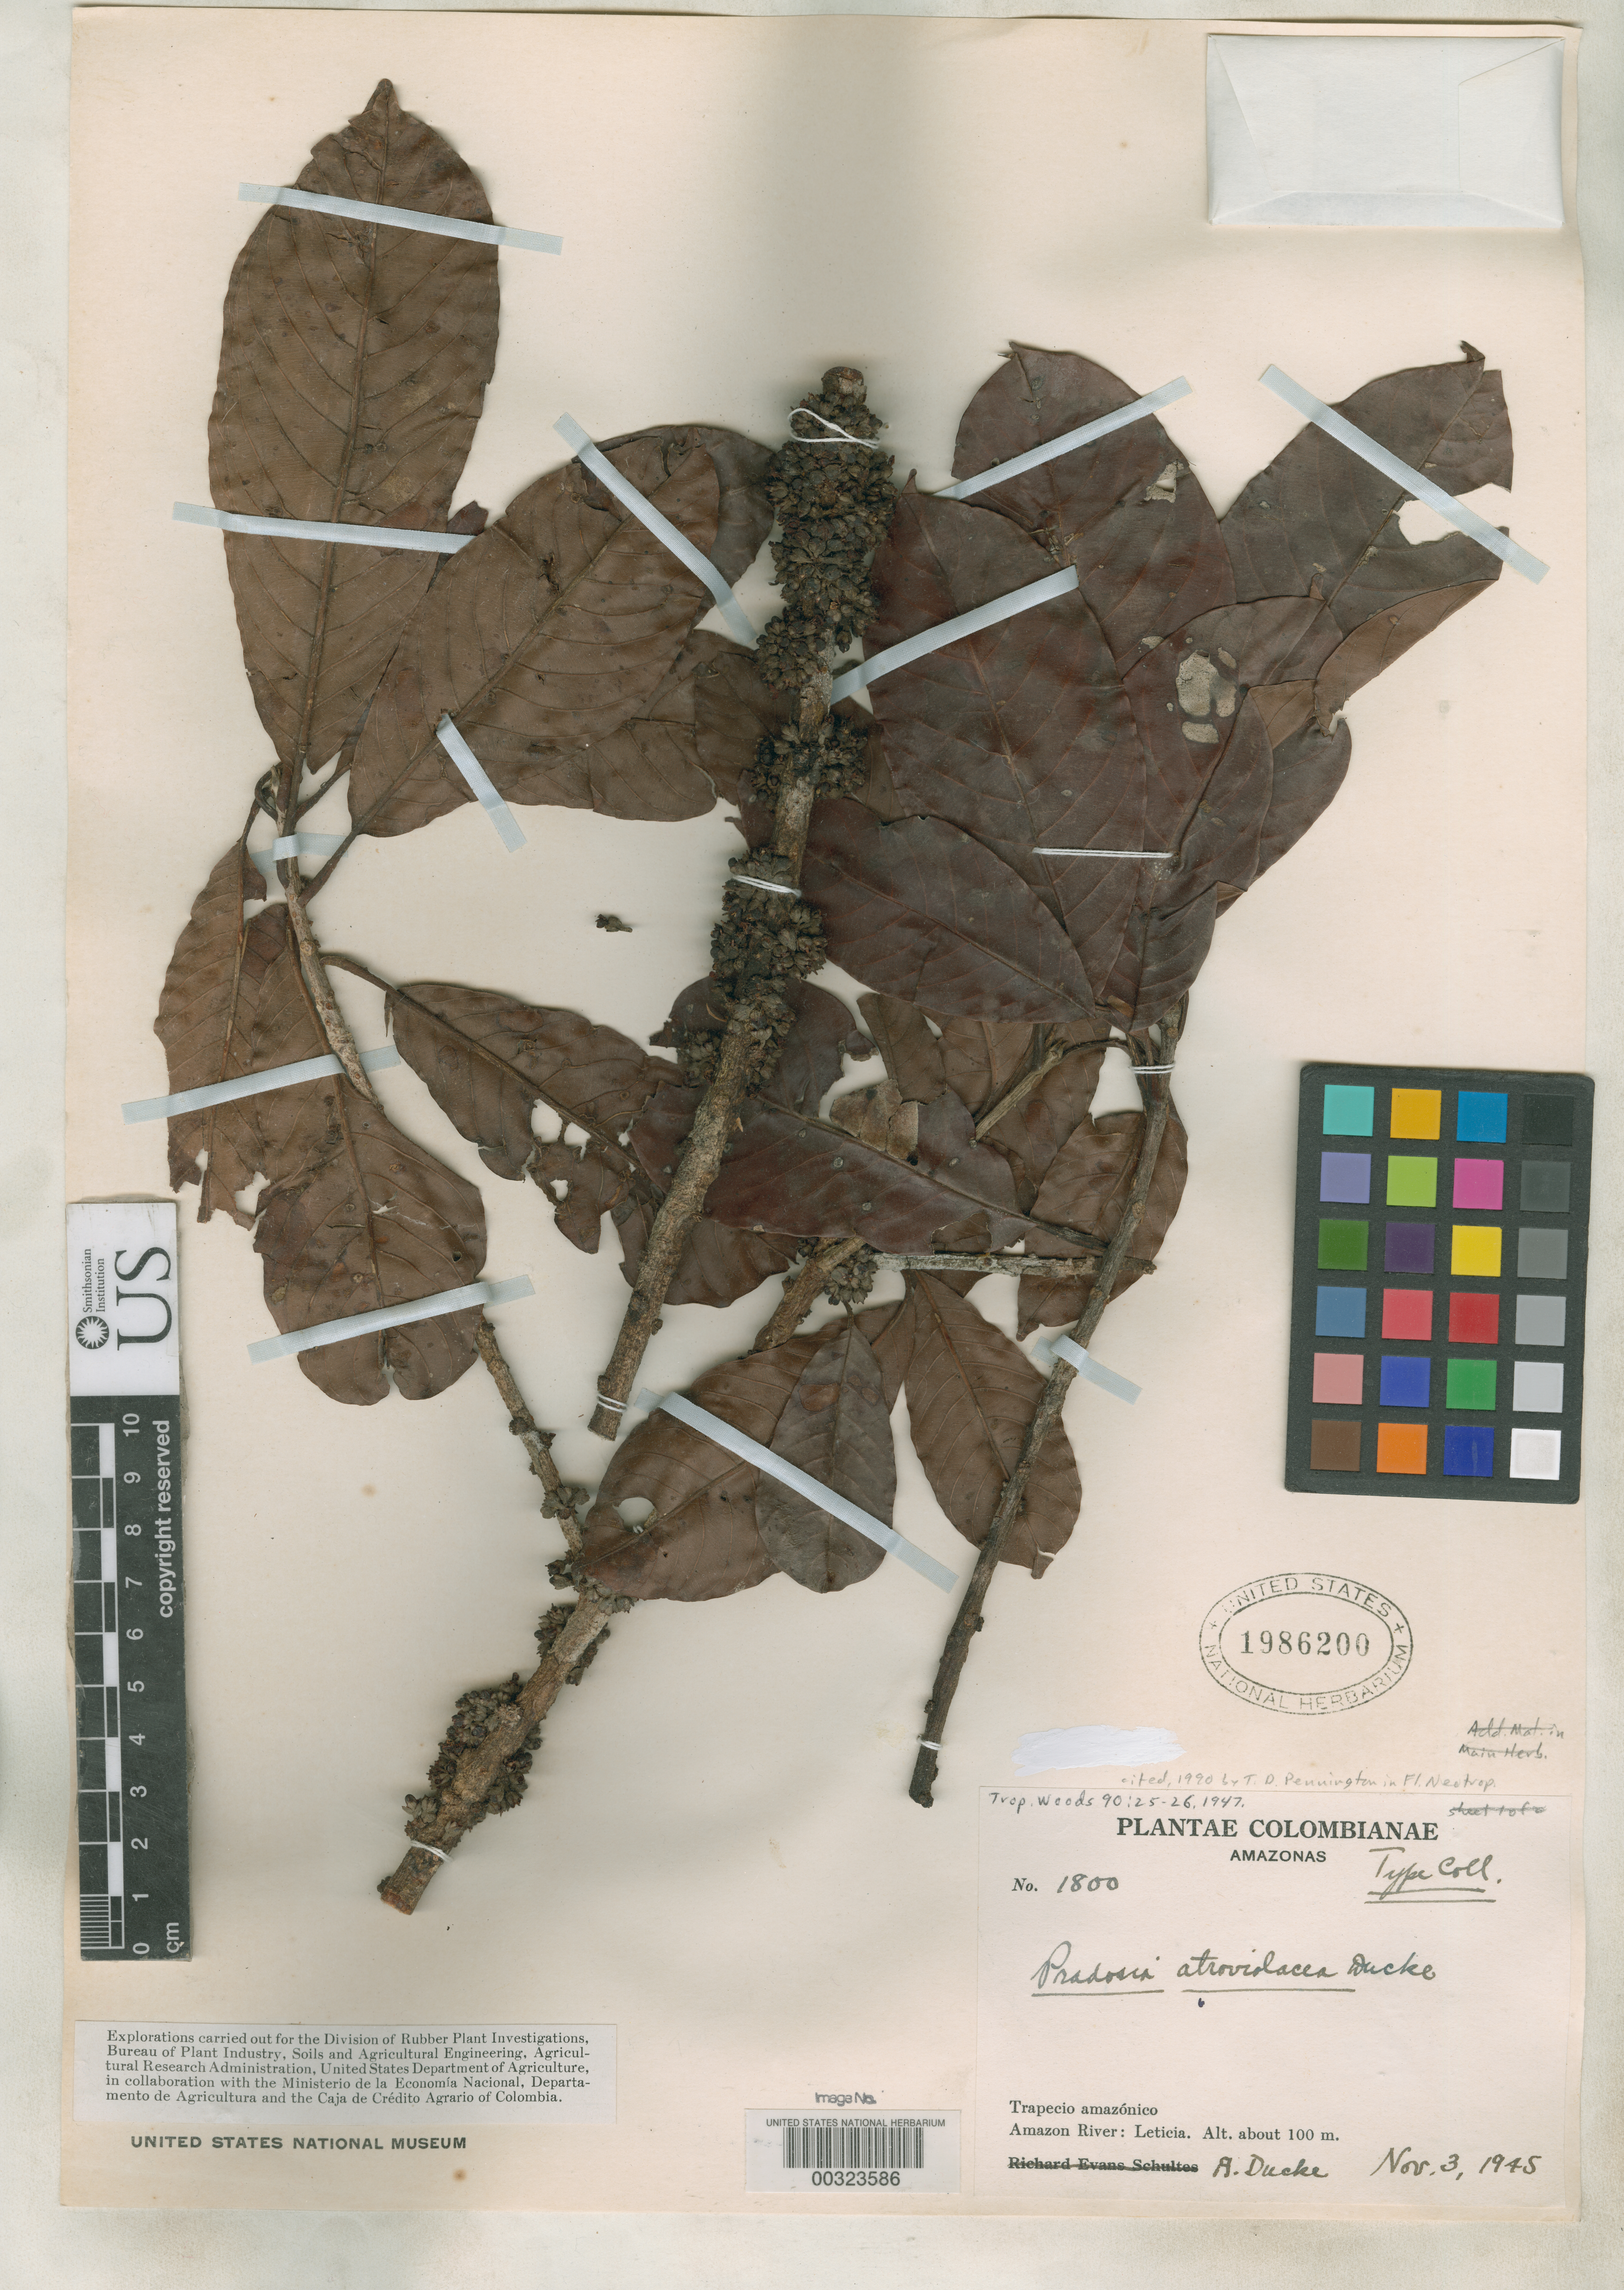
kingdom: Plantae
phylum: Tracheophyta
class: Magnoliopsida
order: Ericales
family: Sapotaceae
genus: Pradosia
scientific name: Pradosia atroviolacea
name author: Ducke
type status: Isotype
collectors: A. Ducke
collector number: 1800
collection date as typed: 03 Nov 1945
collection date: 1945-11-03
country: Colombia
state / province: Amazônas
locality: Amazon River, Leticia.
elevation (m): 100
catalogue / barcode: US 1986200